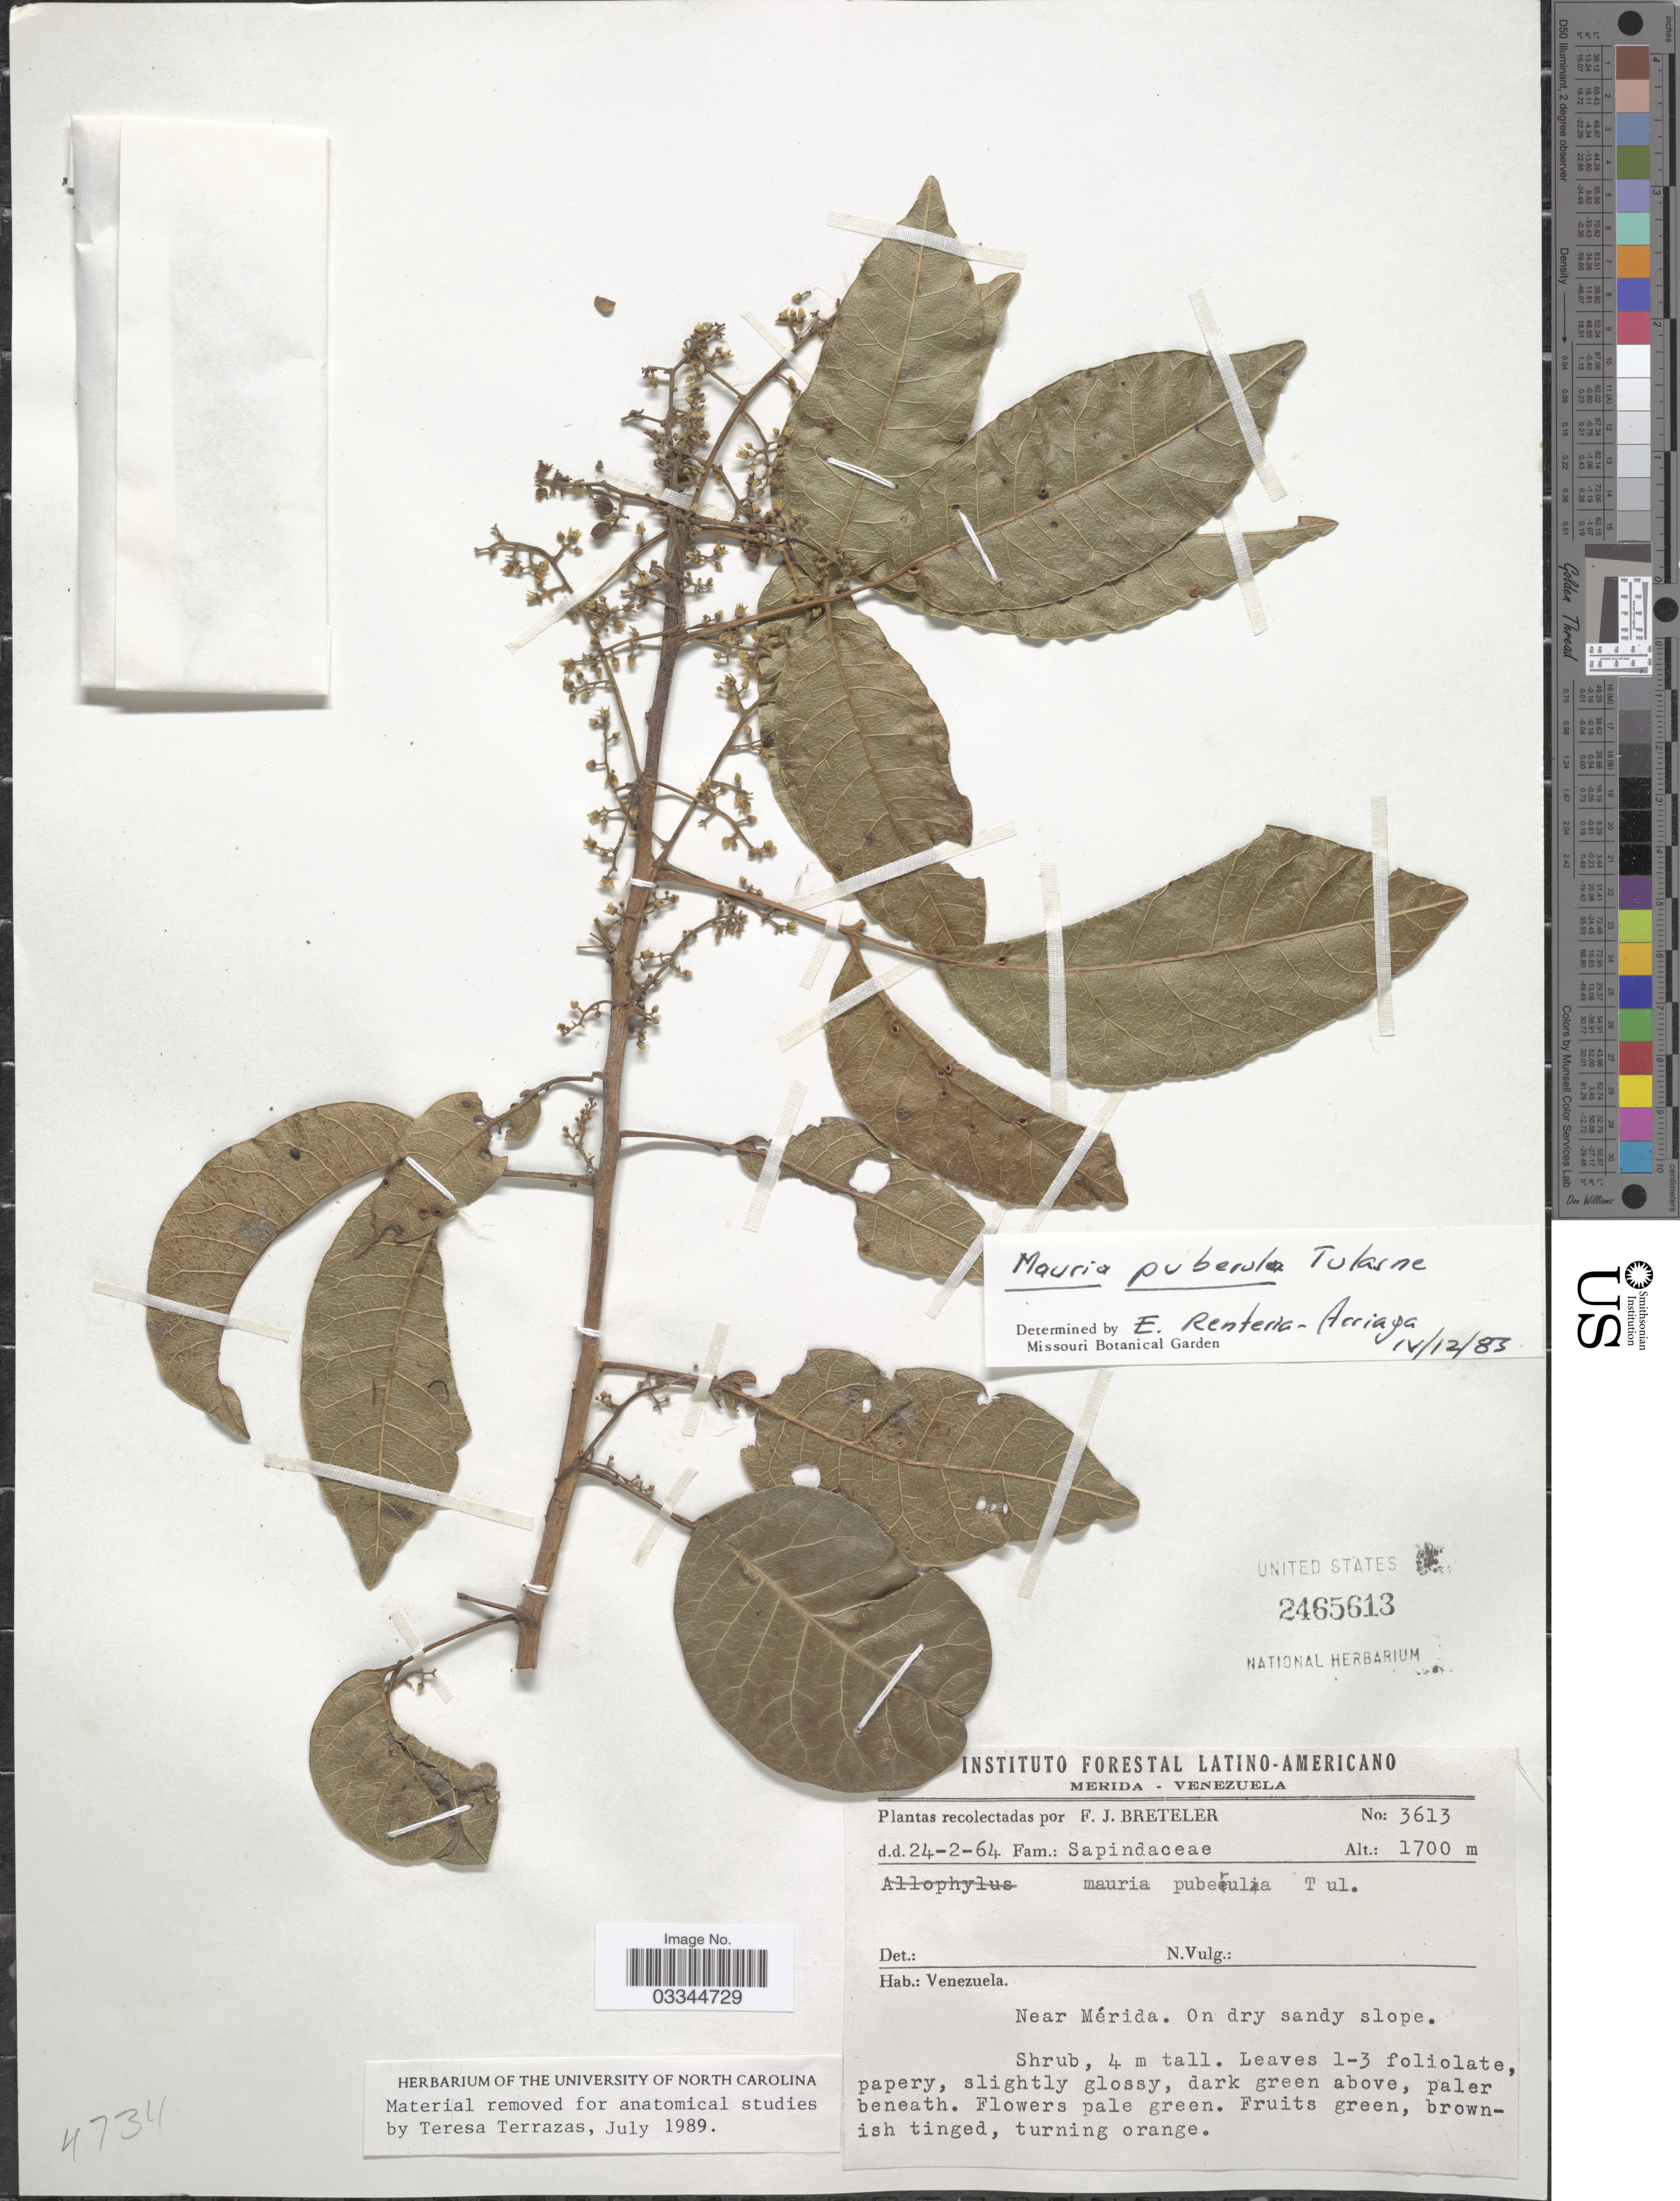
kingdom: Plantae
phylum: Tracheophyta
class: Magnoliopsida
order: Sapindales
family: Anacardiaceae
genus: Mauria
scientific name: Mauria puberula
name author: Tul.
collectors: F. J. Breteler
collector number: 3613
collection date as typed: Transcribed d/m/y: 24/2/64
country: Venezuela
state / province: Mérida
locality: Near Mérida.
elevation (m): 1700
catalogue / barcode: US 2465613